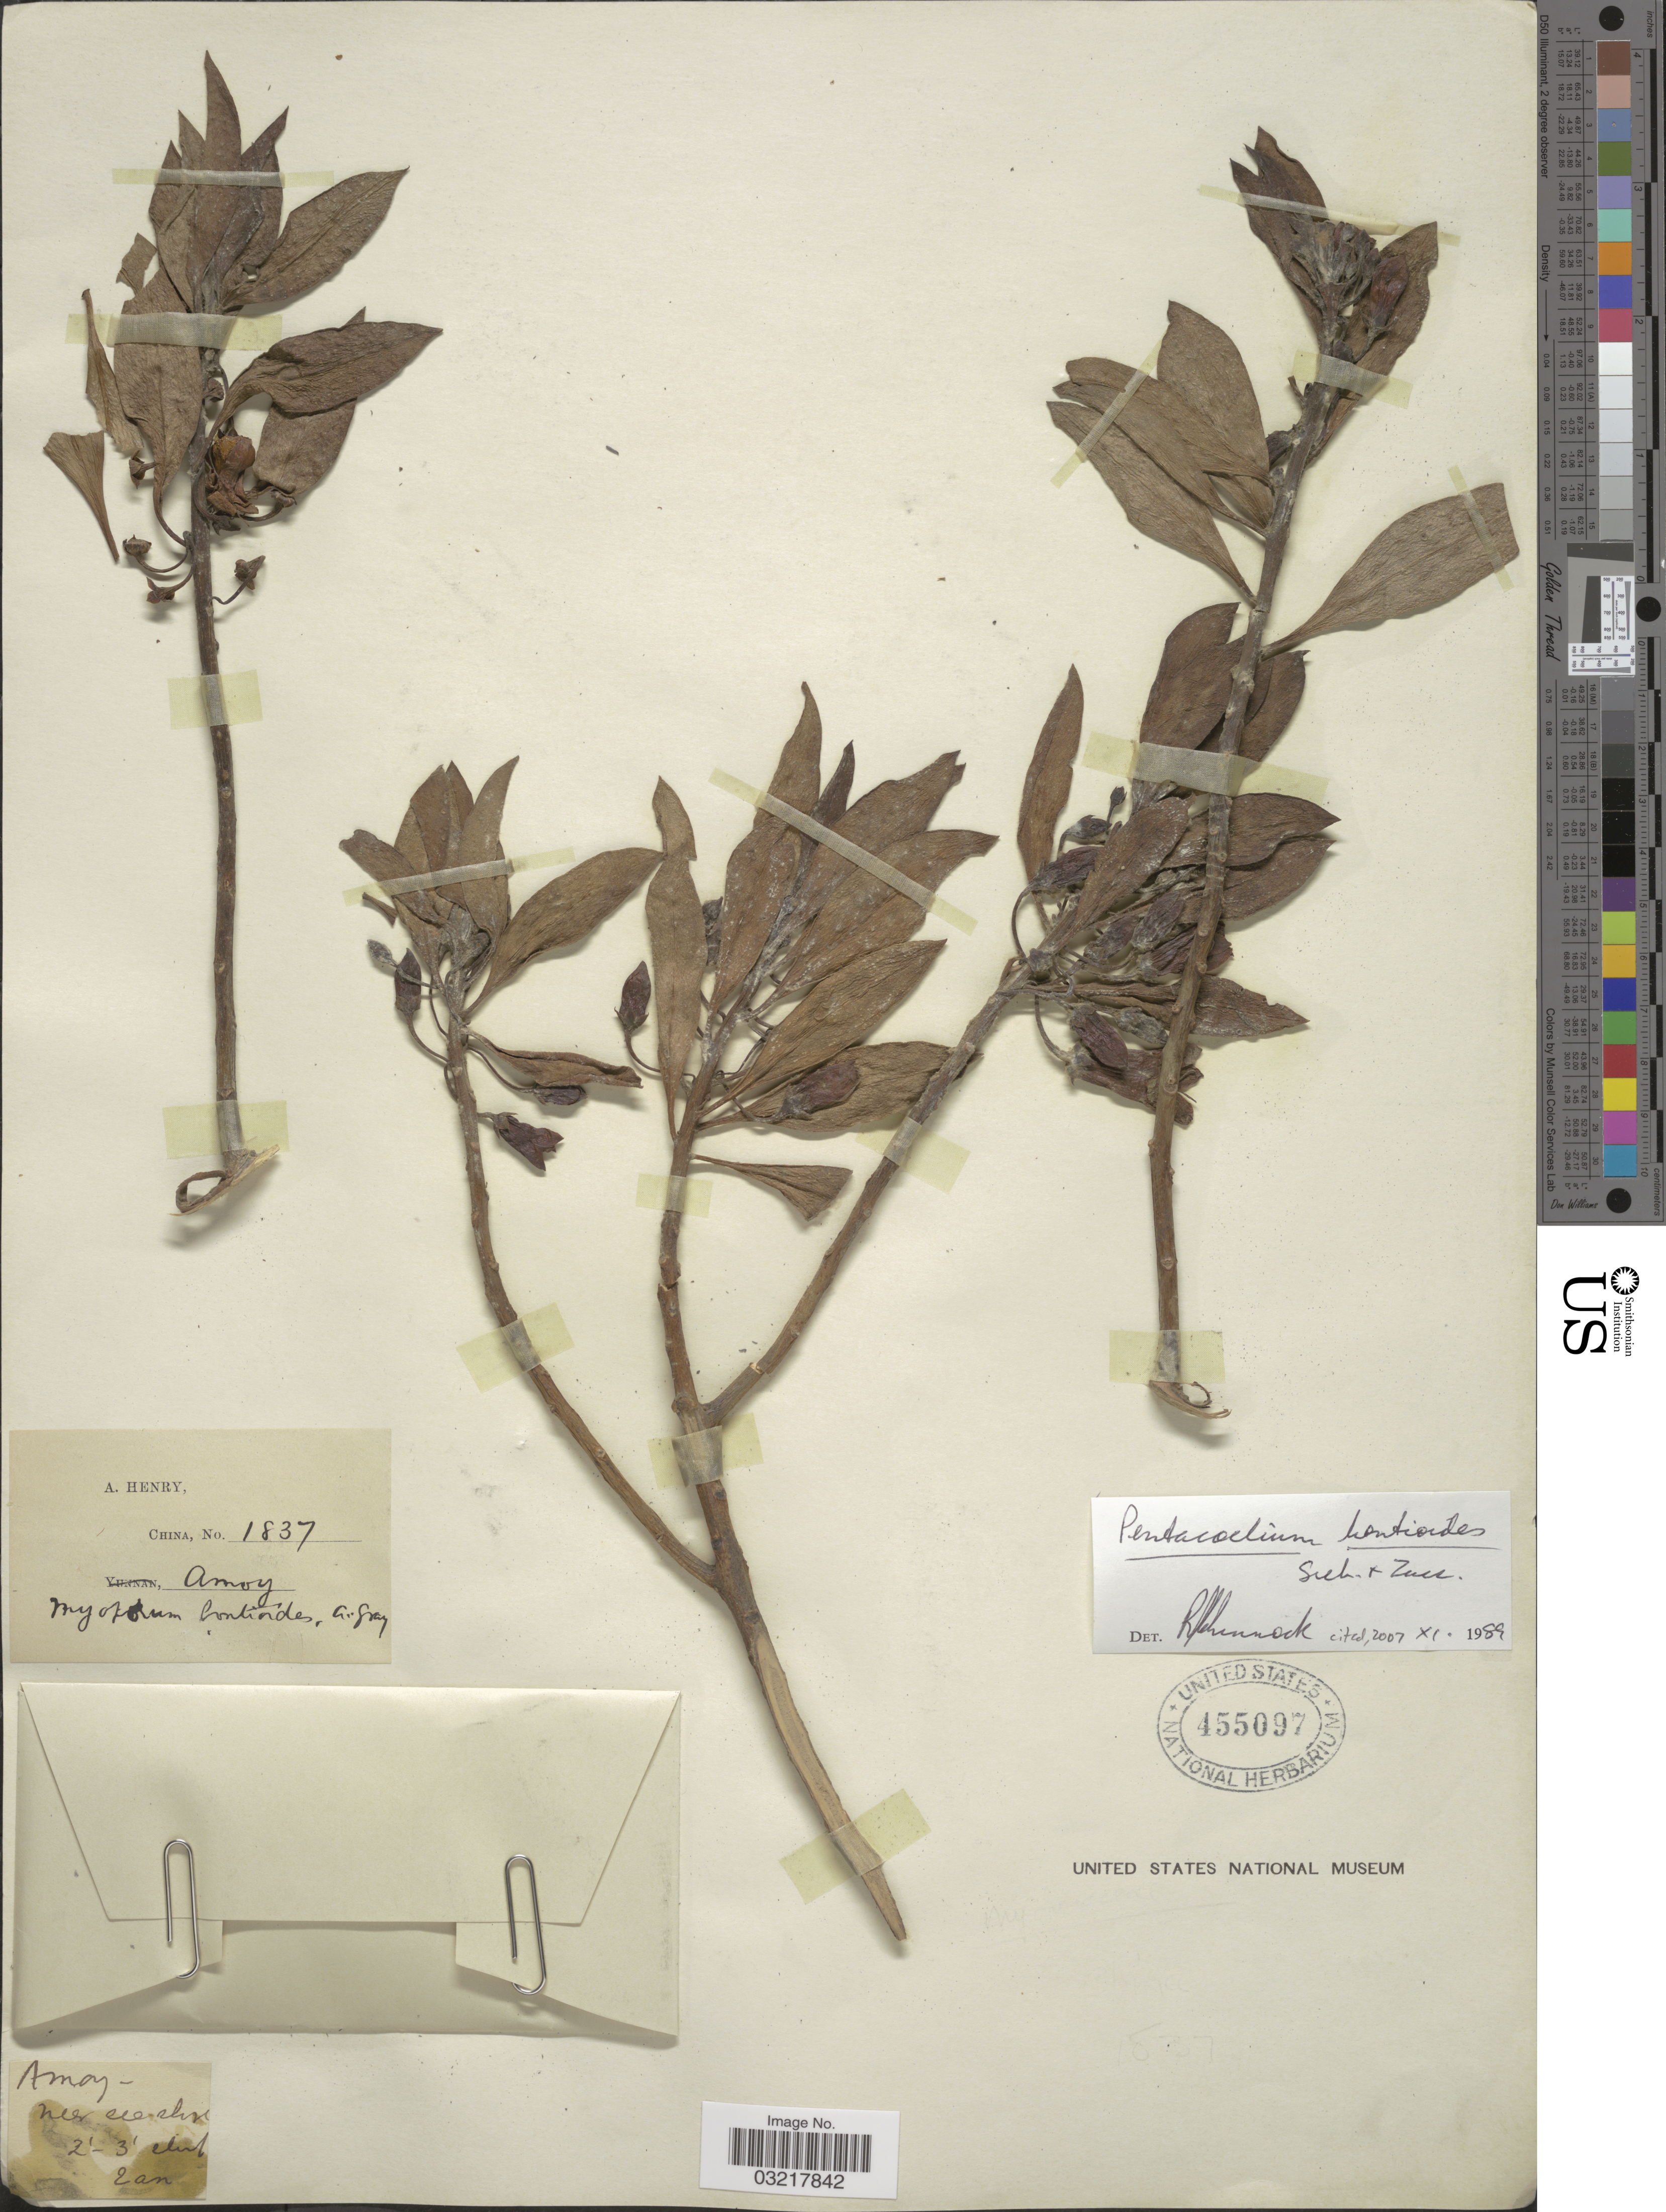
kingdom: Plantae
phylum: Tracheophyta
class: Magnoliopsida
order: Lamiales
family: Scrophulariaceae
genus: Pentacoelium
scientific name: Pentacoelium bontioides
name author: Siebold & Zucc.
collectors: A. Henry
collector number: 1837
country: China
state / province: Fujian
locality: Amoy.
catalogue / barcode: US 455097